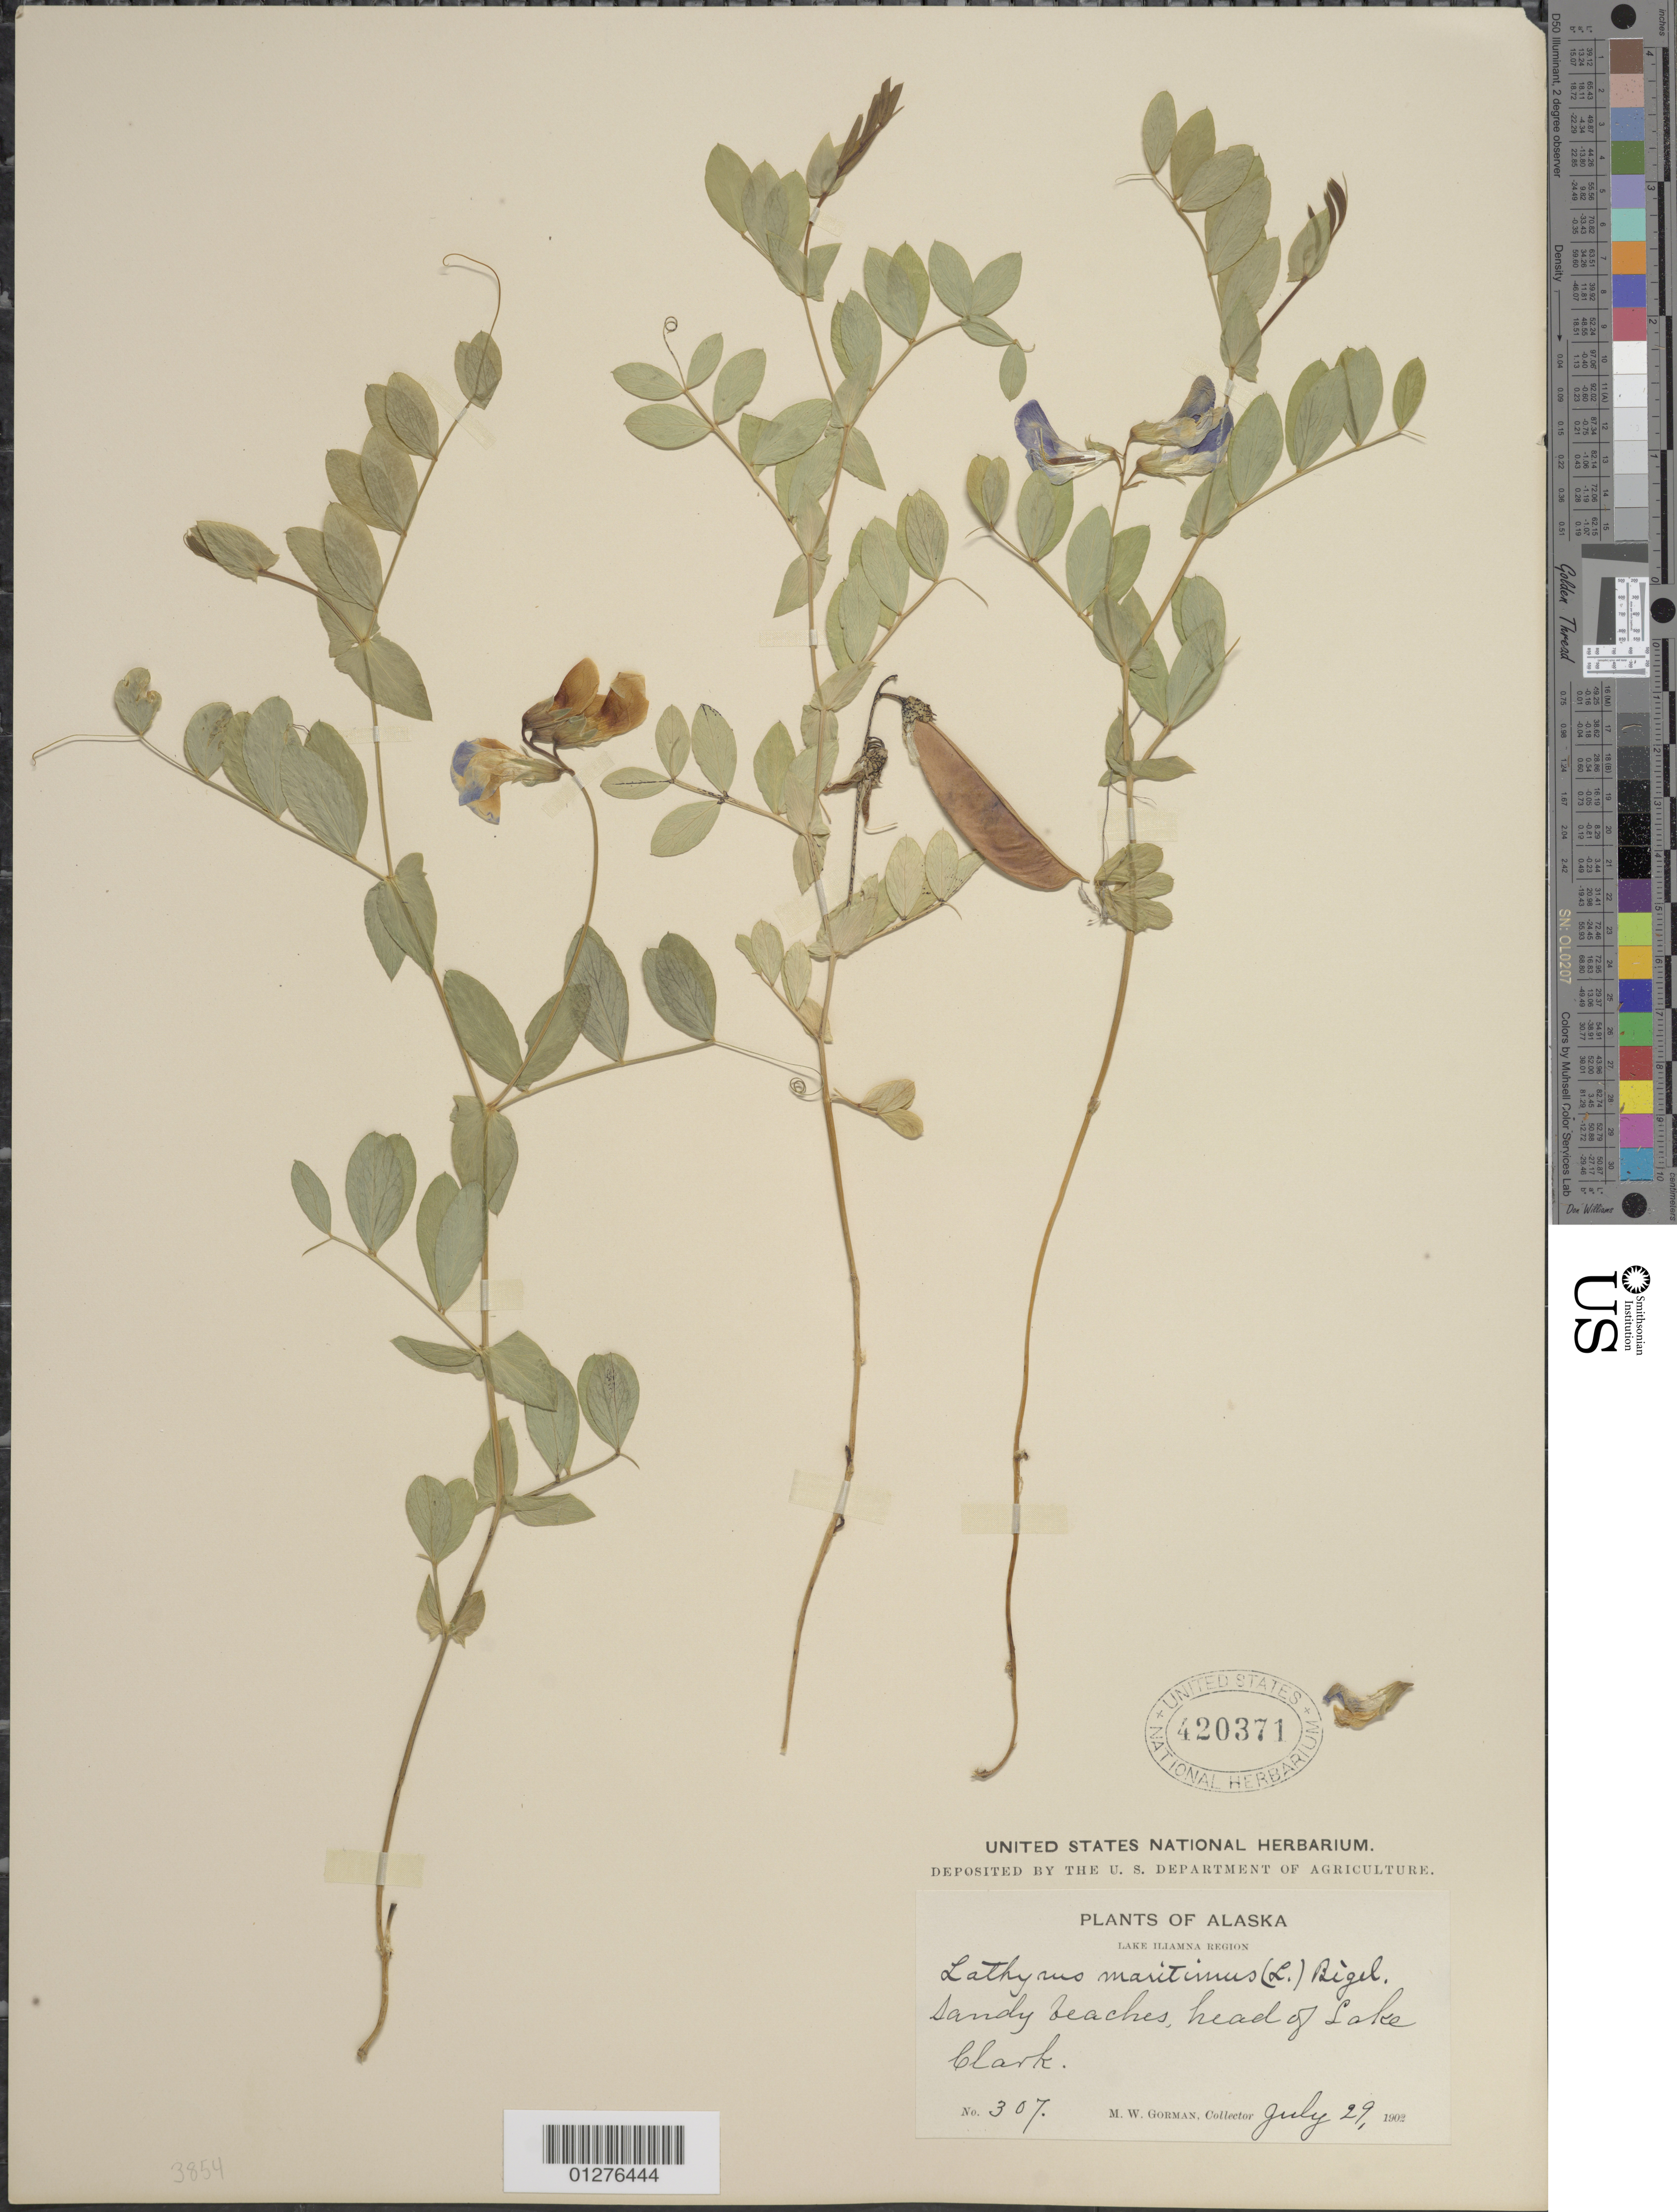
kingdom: Plantae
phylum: Tracheophyta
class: Magnoliopsida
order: Fabales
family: Fabaceae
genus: Lathyrus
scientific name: Lathyrus japonicus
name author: Willd.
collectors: M. W. Gorman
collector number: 307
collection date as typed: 29 Jul 1902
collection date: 1902-07-29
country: United States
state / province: Alaska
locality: Lake Iliamna Region, Head of Lake Clark.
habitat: Sandy beaches.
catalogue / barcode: US 420371